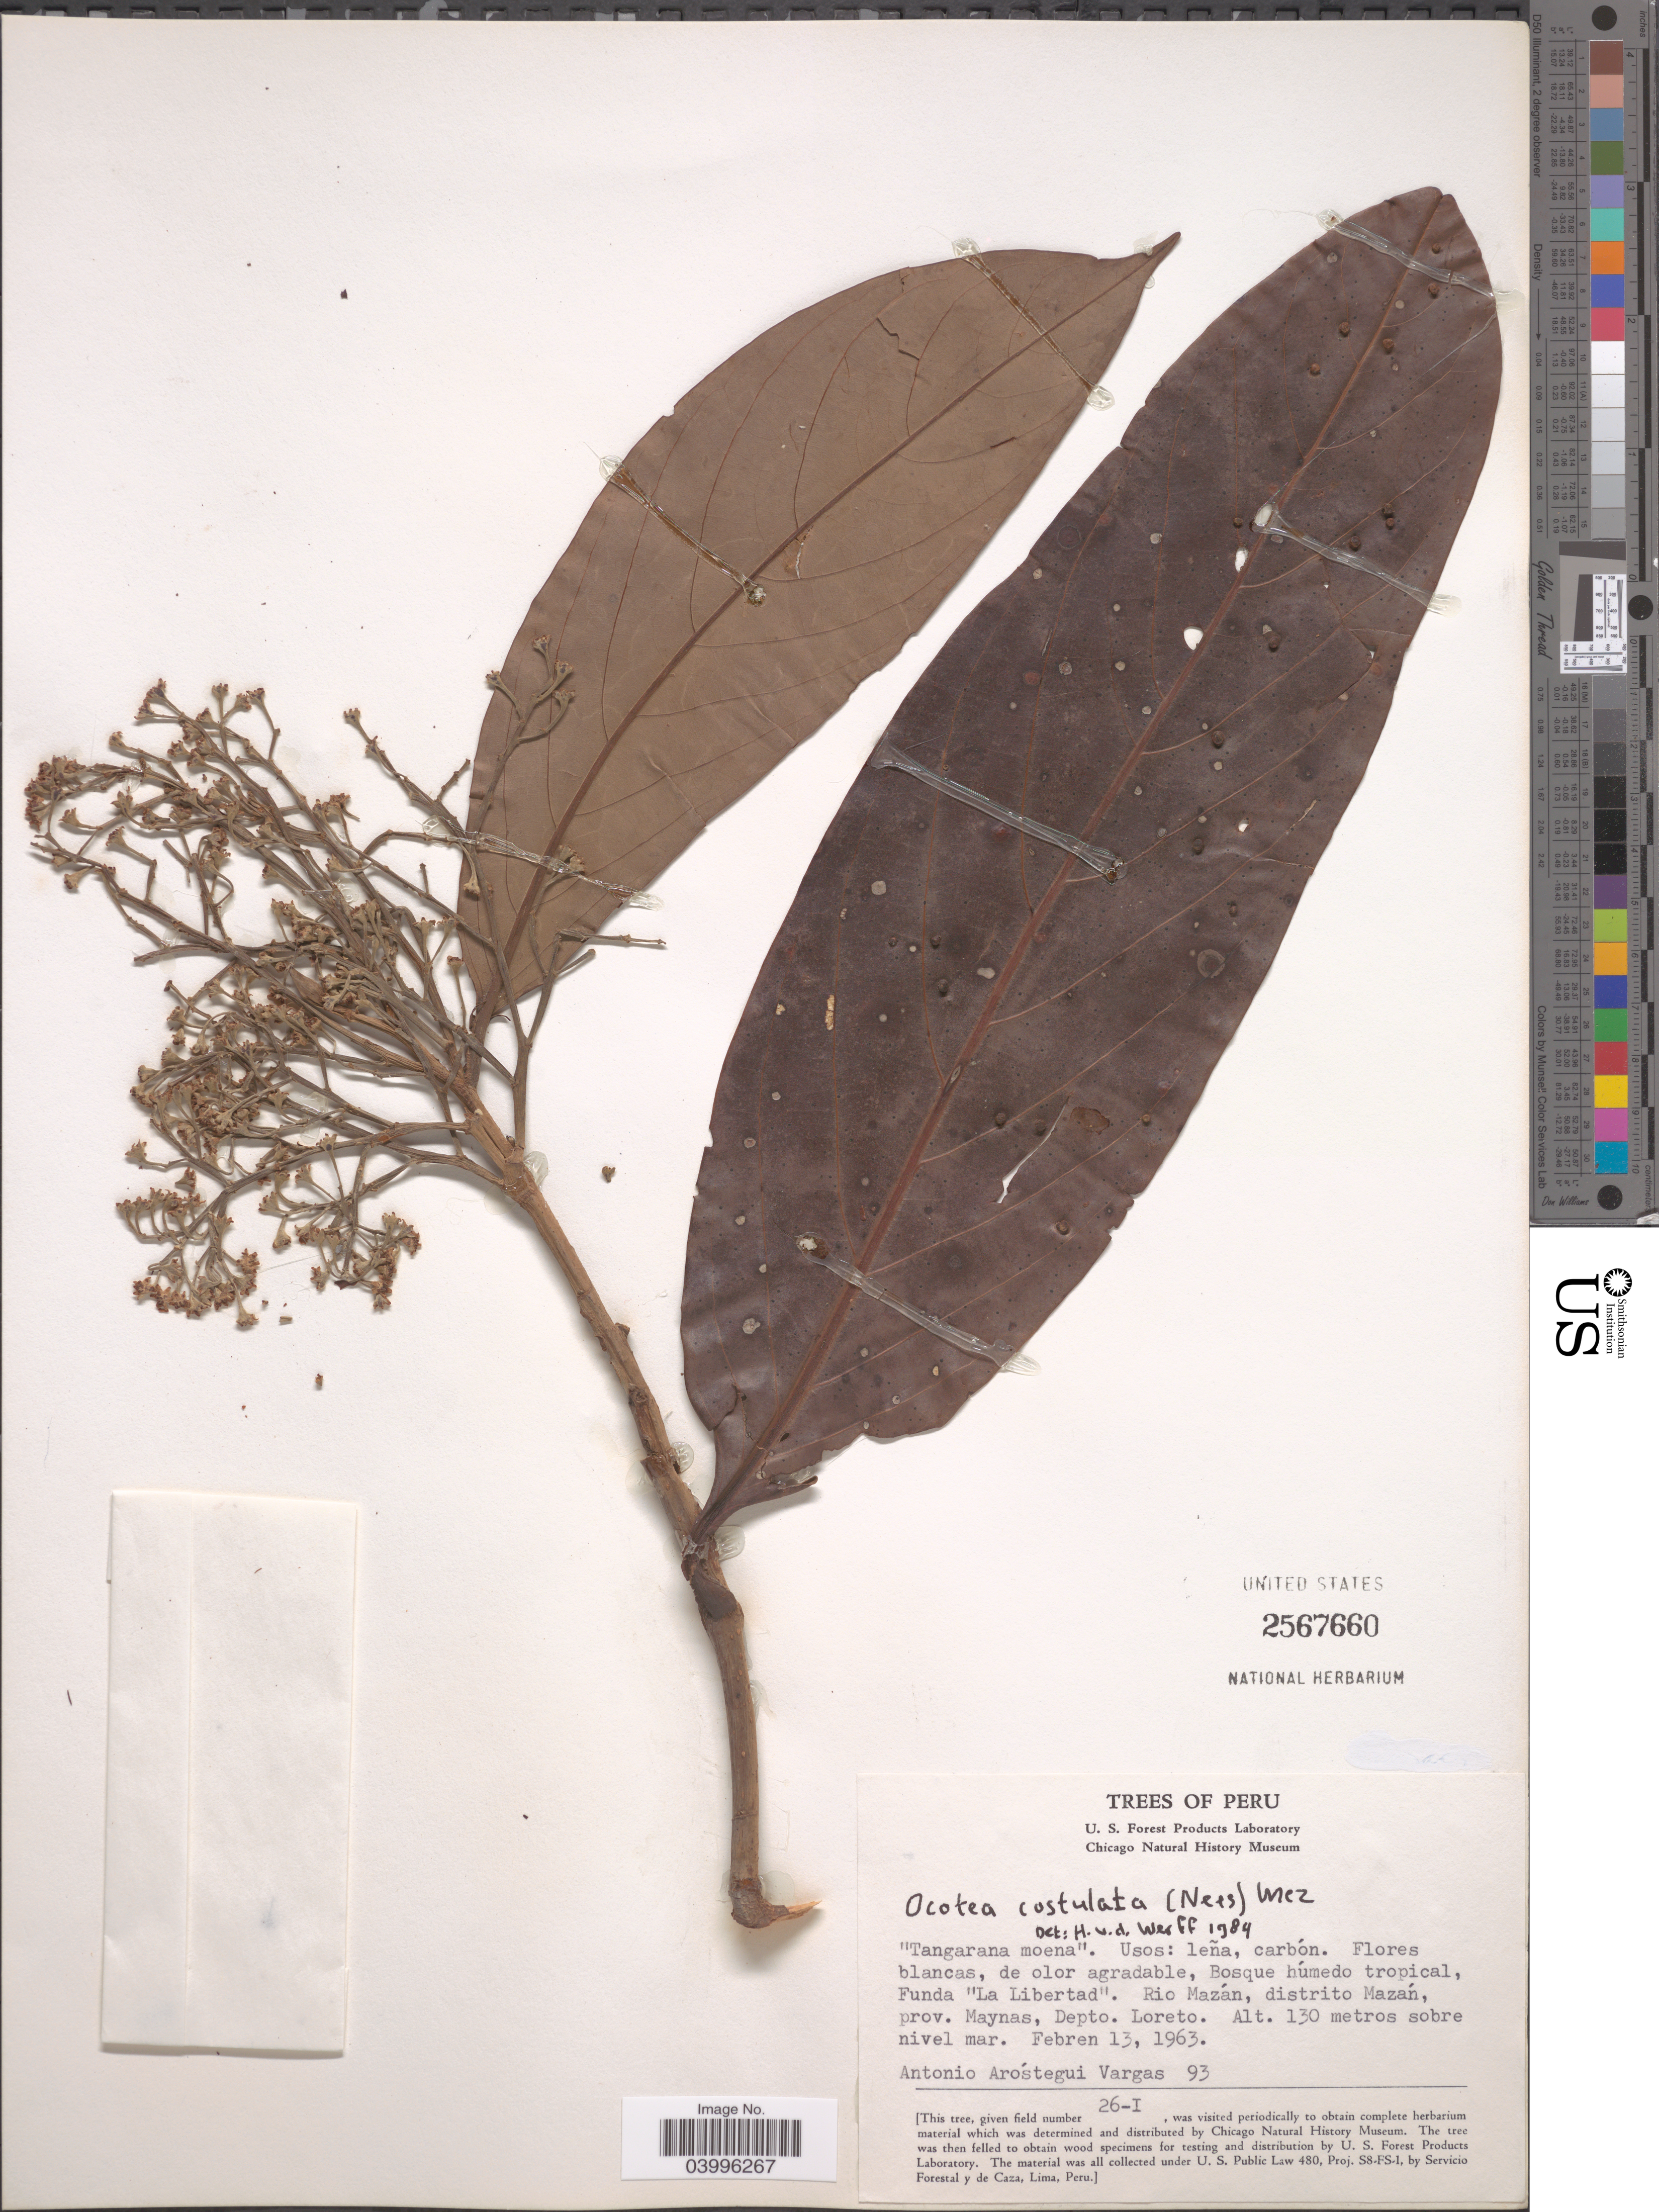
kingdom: Plantae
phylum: Tracheophyta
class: Magnoliopsida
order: Laurales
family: Lauraceae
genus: Ocotea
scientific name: Ocotea costulata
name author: (Nees) Mez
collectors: A. Aróstegui V.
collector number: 93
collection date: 1963-02-13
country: Peru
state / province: Loreto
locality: Funda "La Libertad". Rio Mazán, distrito Mazán, prov. Maynas, Depto. Loreto.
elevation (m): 130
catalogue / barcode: US 2567660